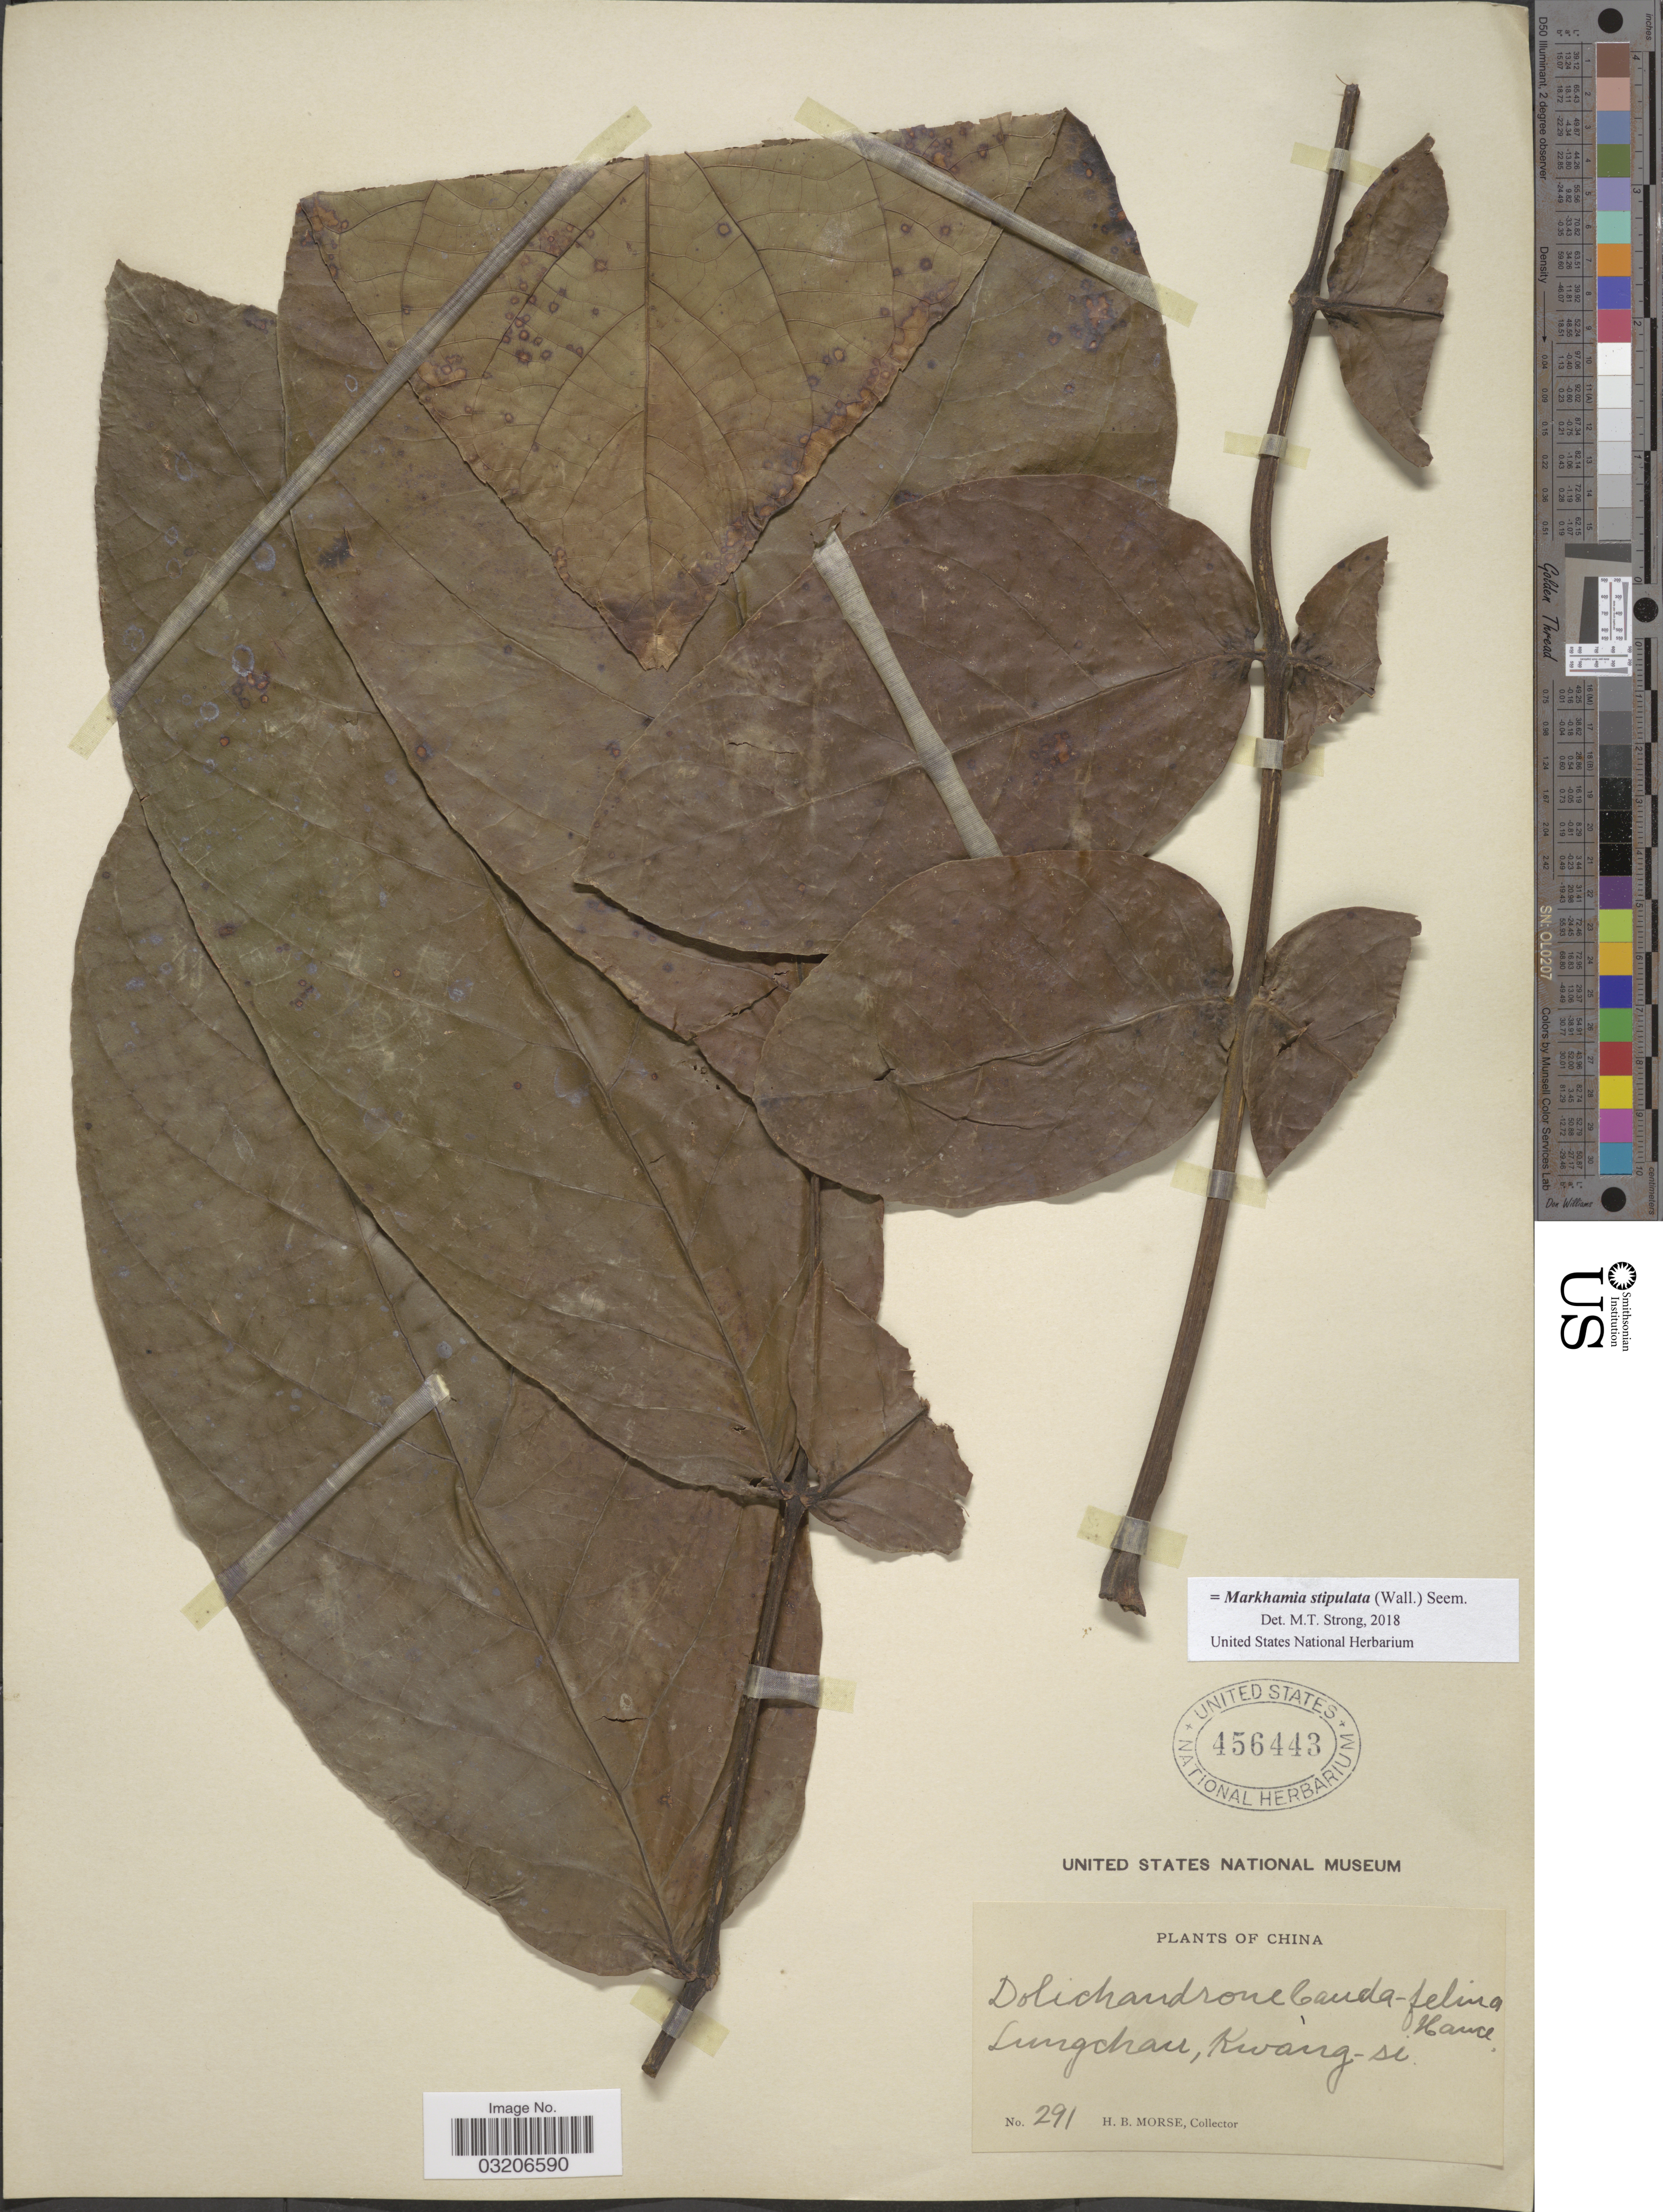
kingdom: Plantae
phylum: Tracheophyta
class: Magnoliopsida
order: Lamiales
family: Bignoniaceae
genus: Markhamia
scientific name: Markhamia stipulata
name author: (Wall.) Seem.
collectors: H. Morse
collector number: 291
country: China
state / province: Guangxi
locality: Lungchau, Kwang-si.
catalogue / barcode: US 456443